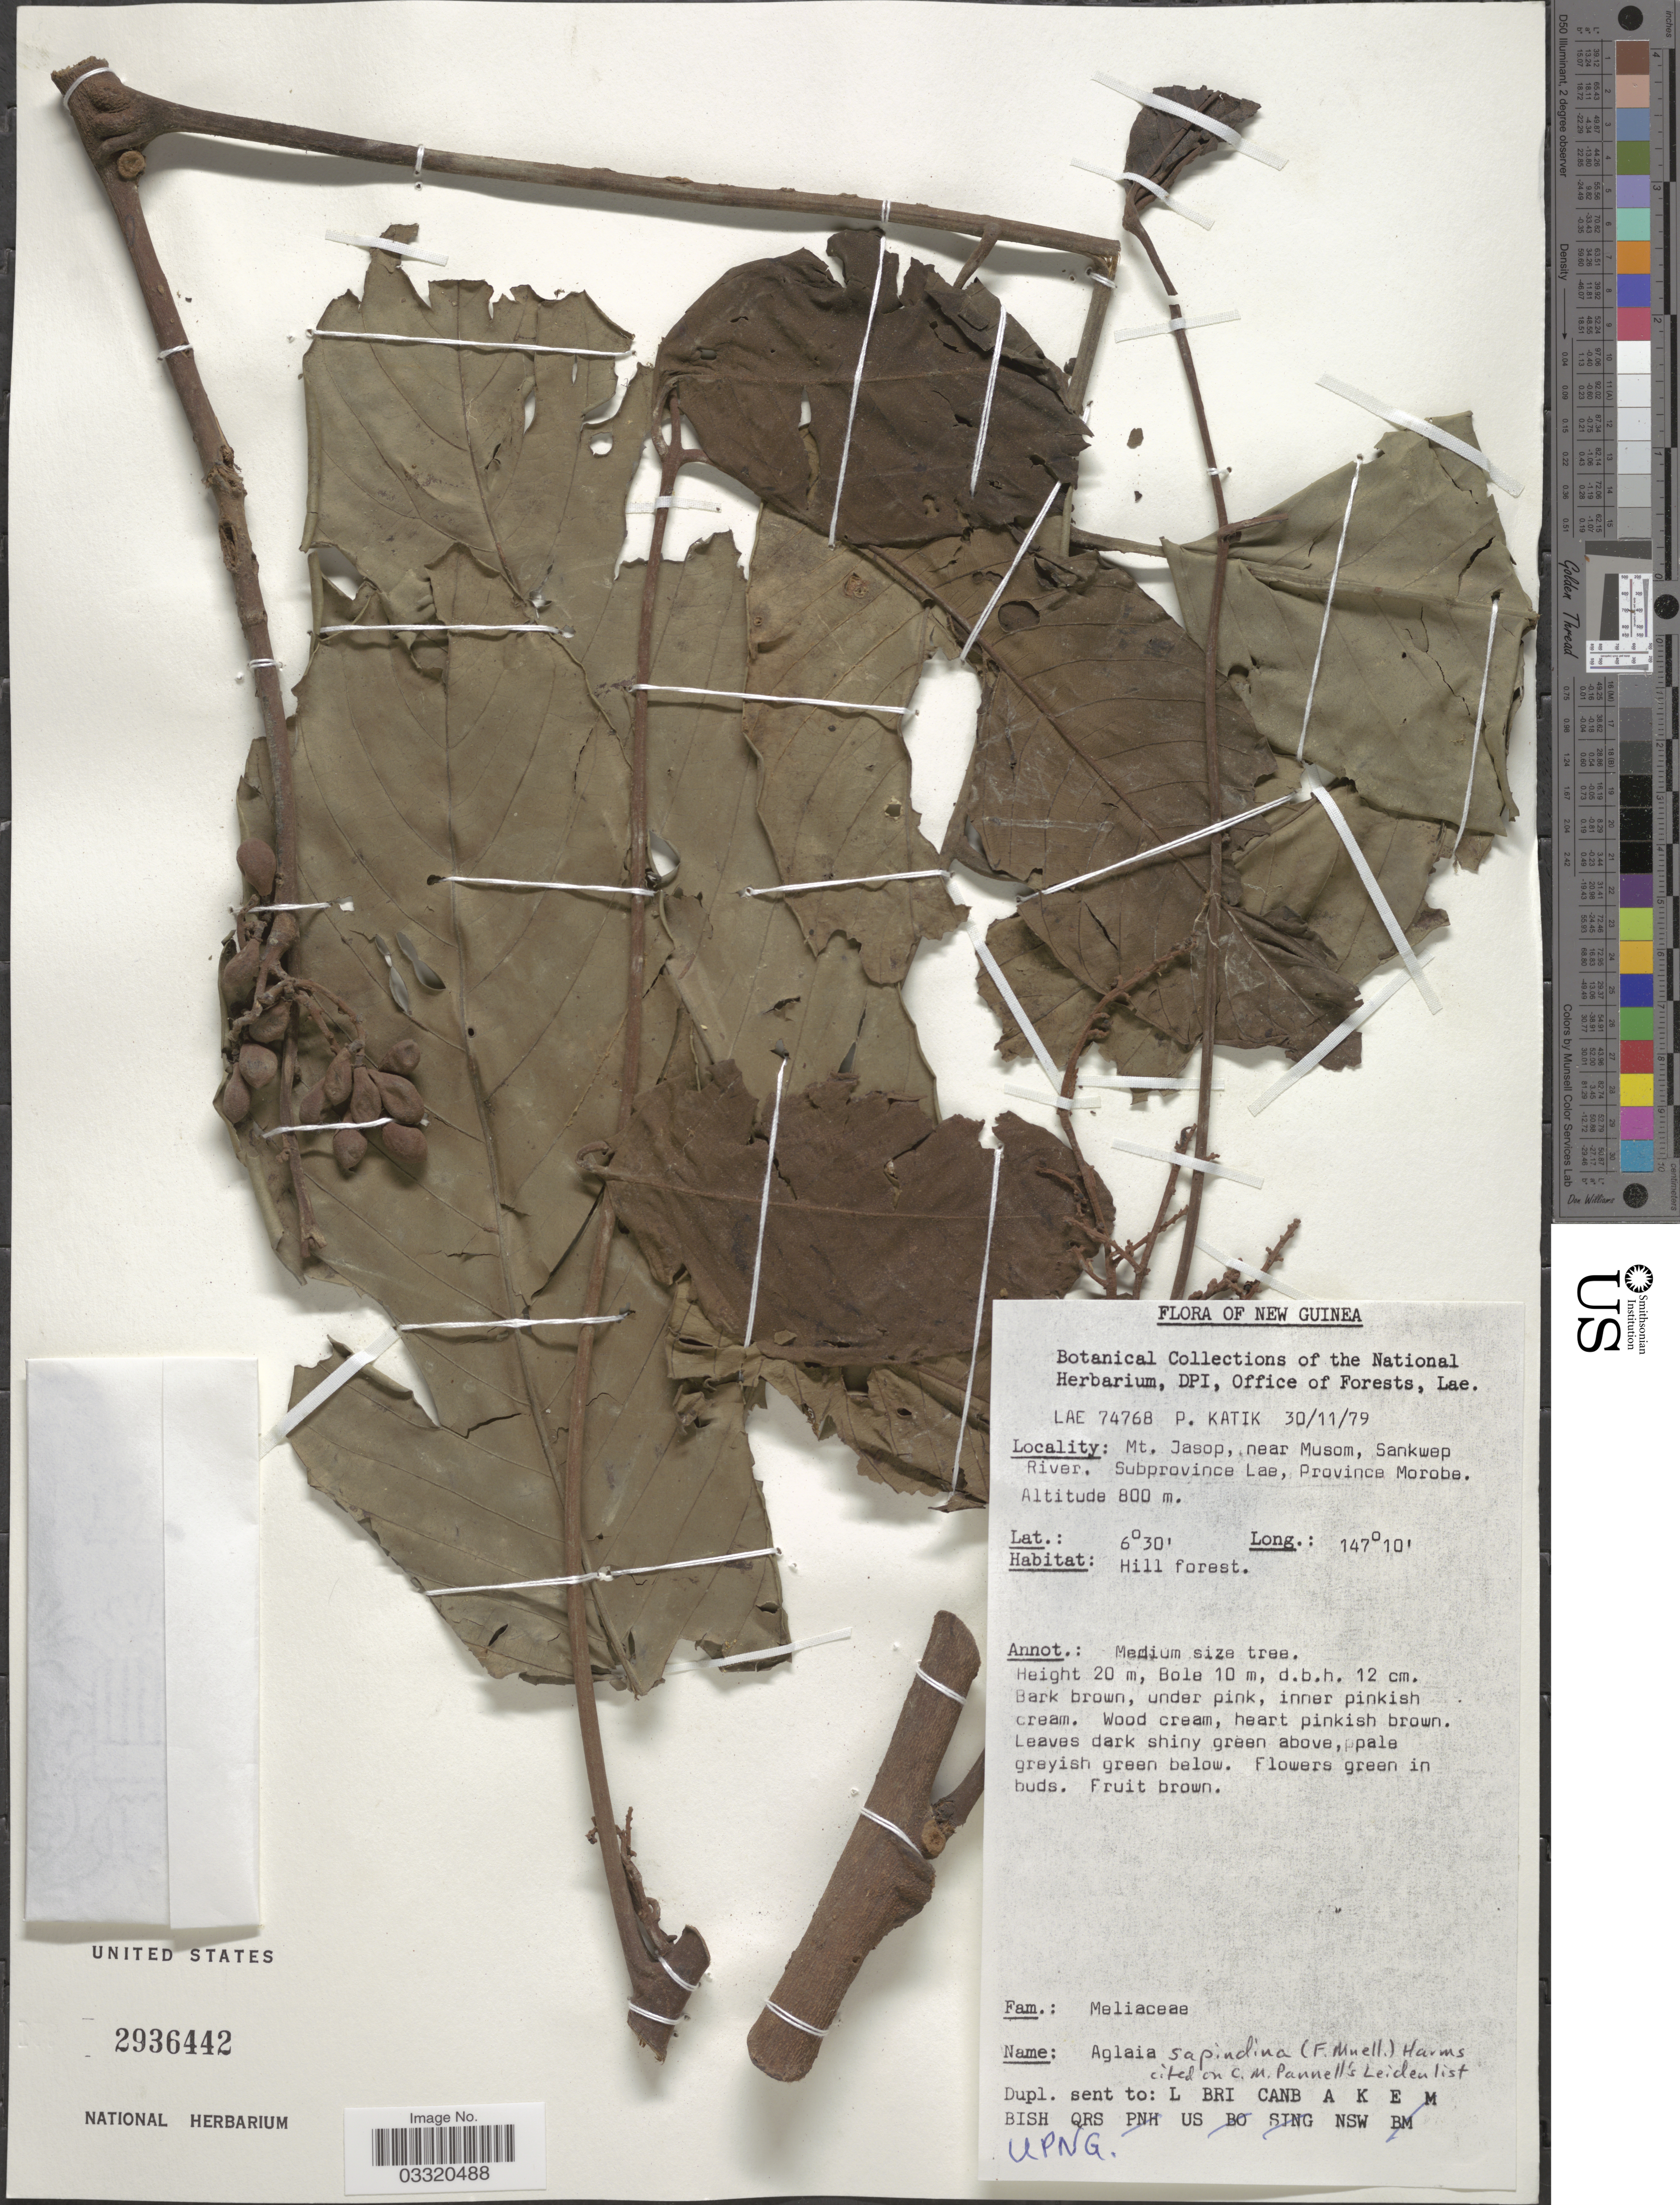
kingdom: Plantae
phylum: Tracheophyta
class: Magnoliopsida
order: Sapindales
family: Meliaceae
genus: Aglaia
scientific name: Aglaia sapindina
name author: (F. Muell.) Harms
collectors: P. Katik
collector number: LAE74768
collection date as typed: Transcribed d/m/y: 30/11/79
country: Papua New Guinea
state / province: Morobe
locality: New Guinea. Mt. Jasop, near Musom, Sankwep River, Subprovince Lae.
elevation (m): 800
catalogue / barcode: US 2936442